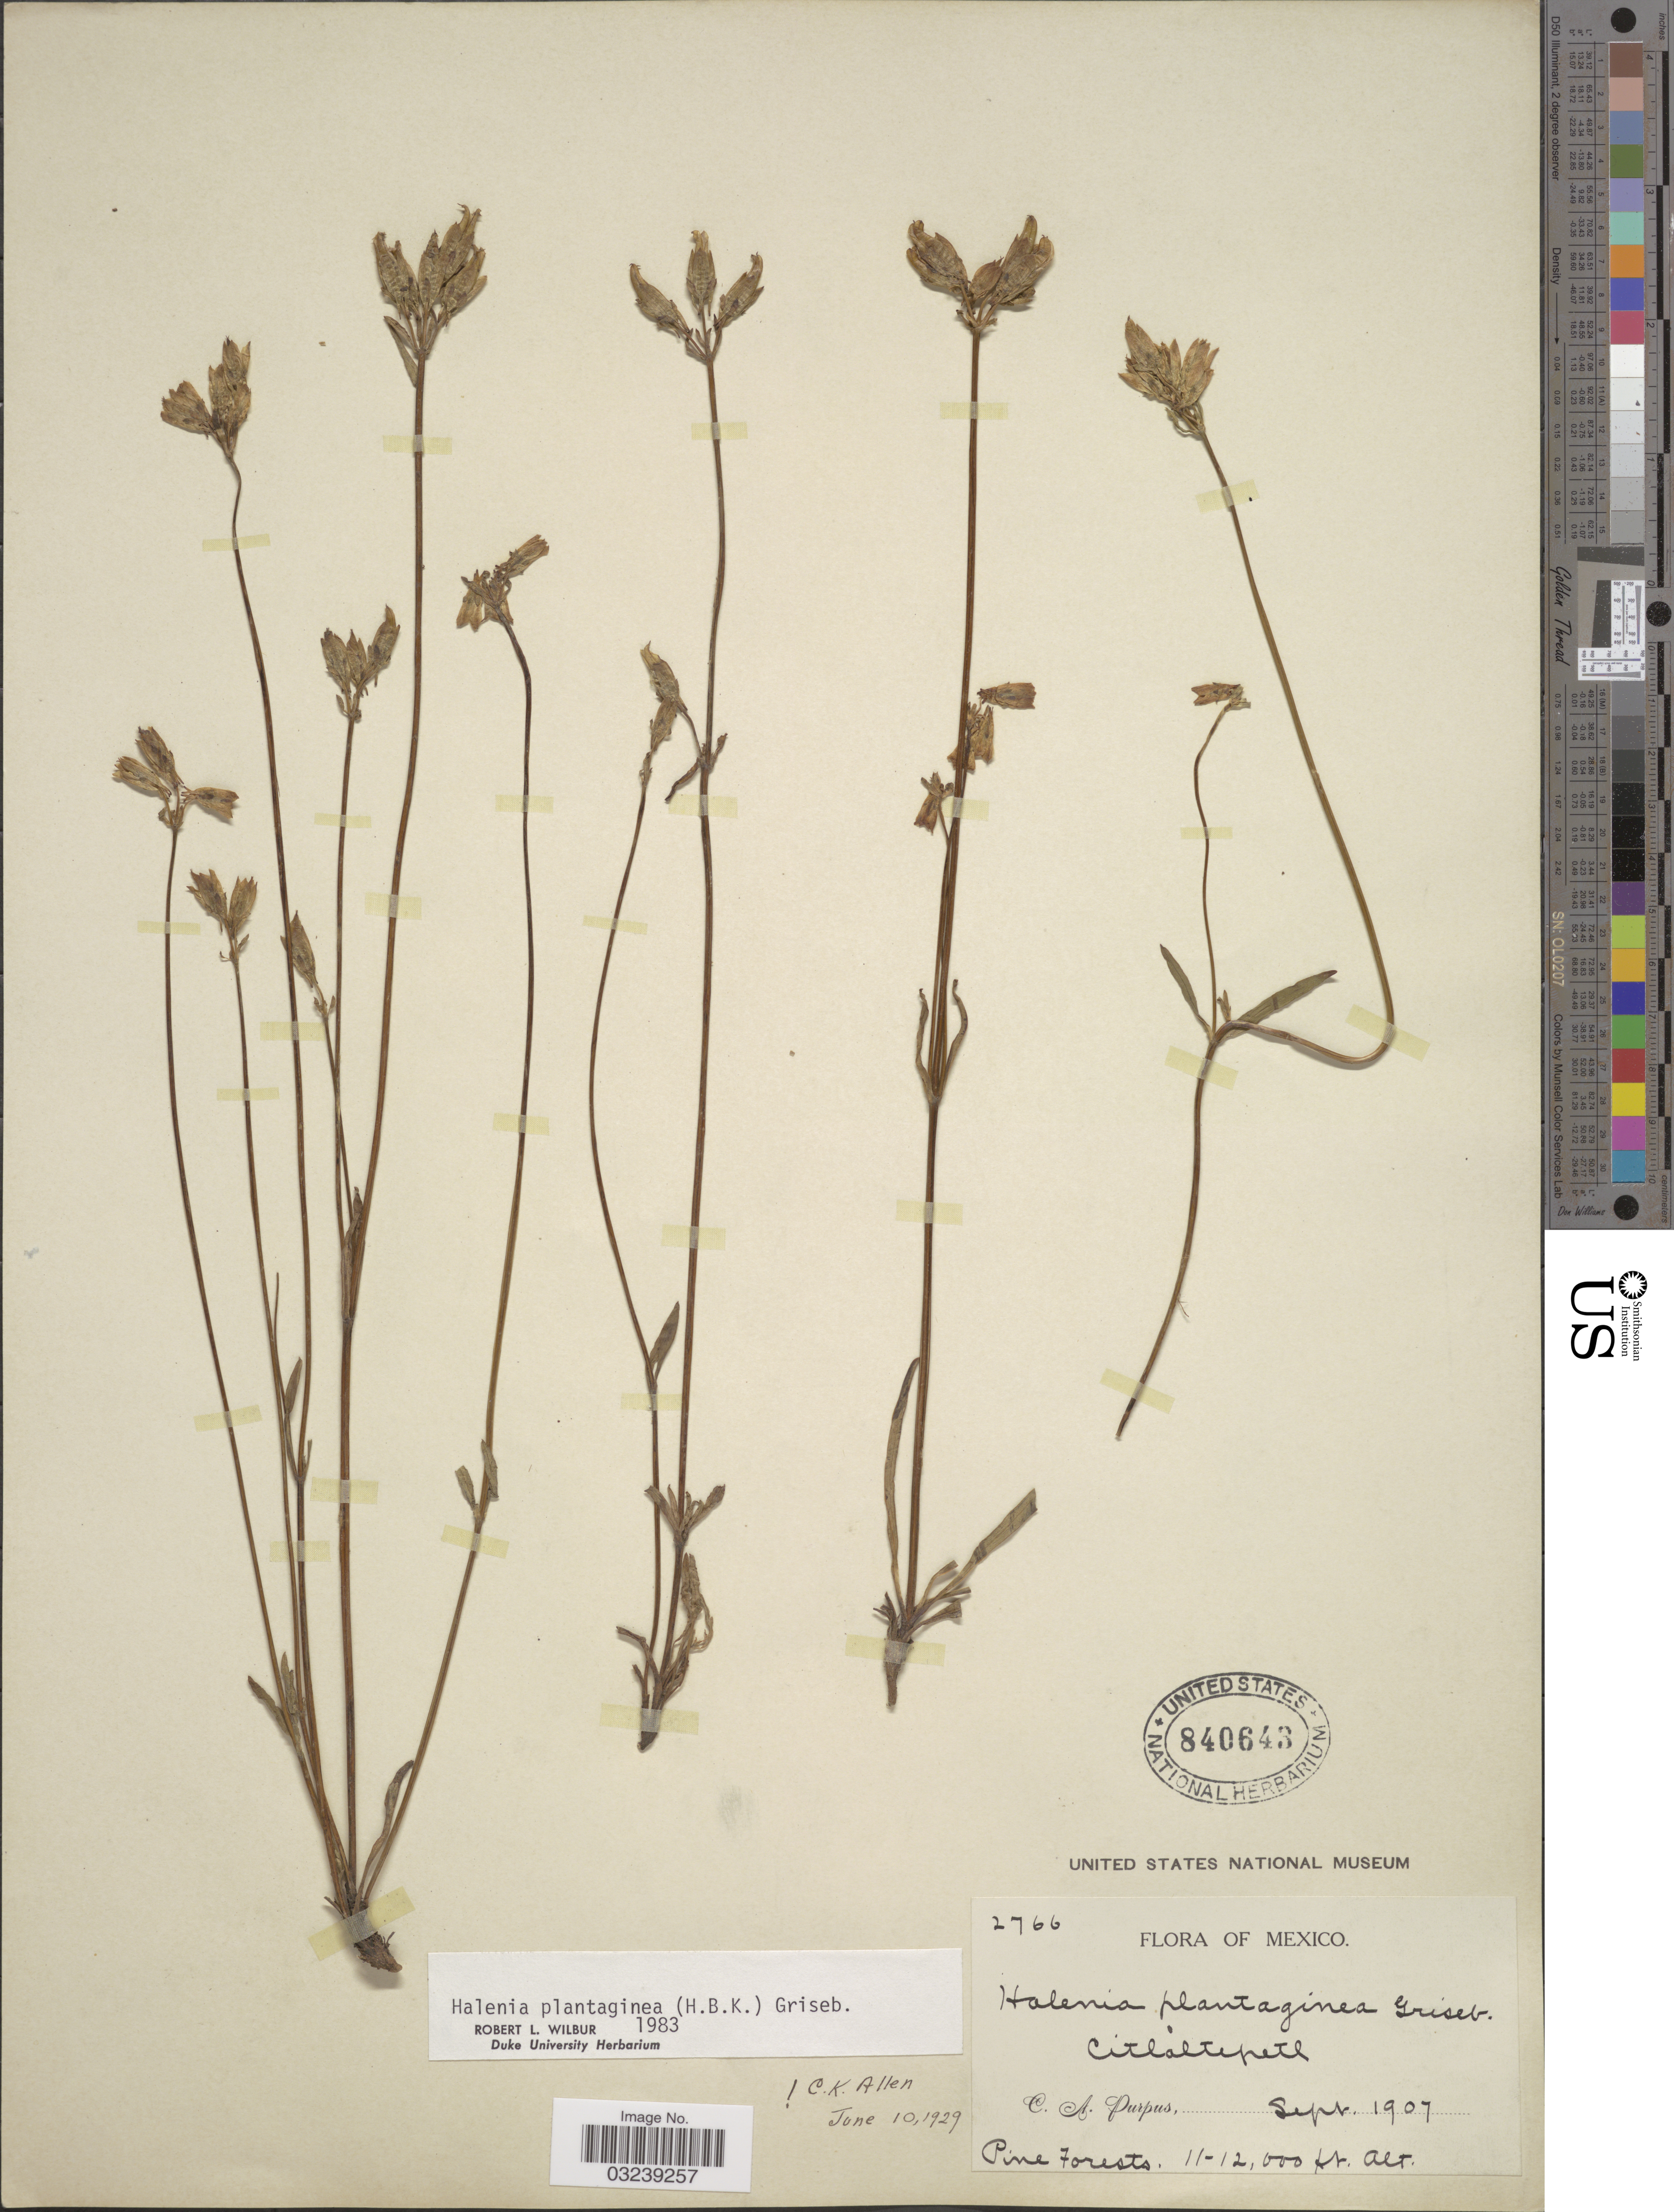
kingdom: Plantae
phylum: Tracheophyta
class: Magnoliopsida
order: Gentianales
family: Gentianaceae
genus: Halenia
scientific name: Halenia plantaginea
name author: (Kunth) G. Don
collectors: C. A. Purpus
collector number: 2766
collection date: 1907-09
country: Mexico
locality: Citlaltepetl.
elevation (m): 3353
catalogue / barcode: US 840643